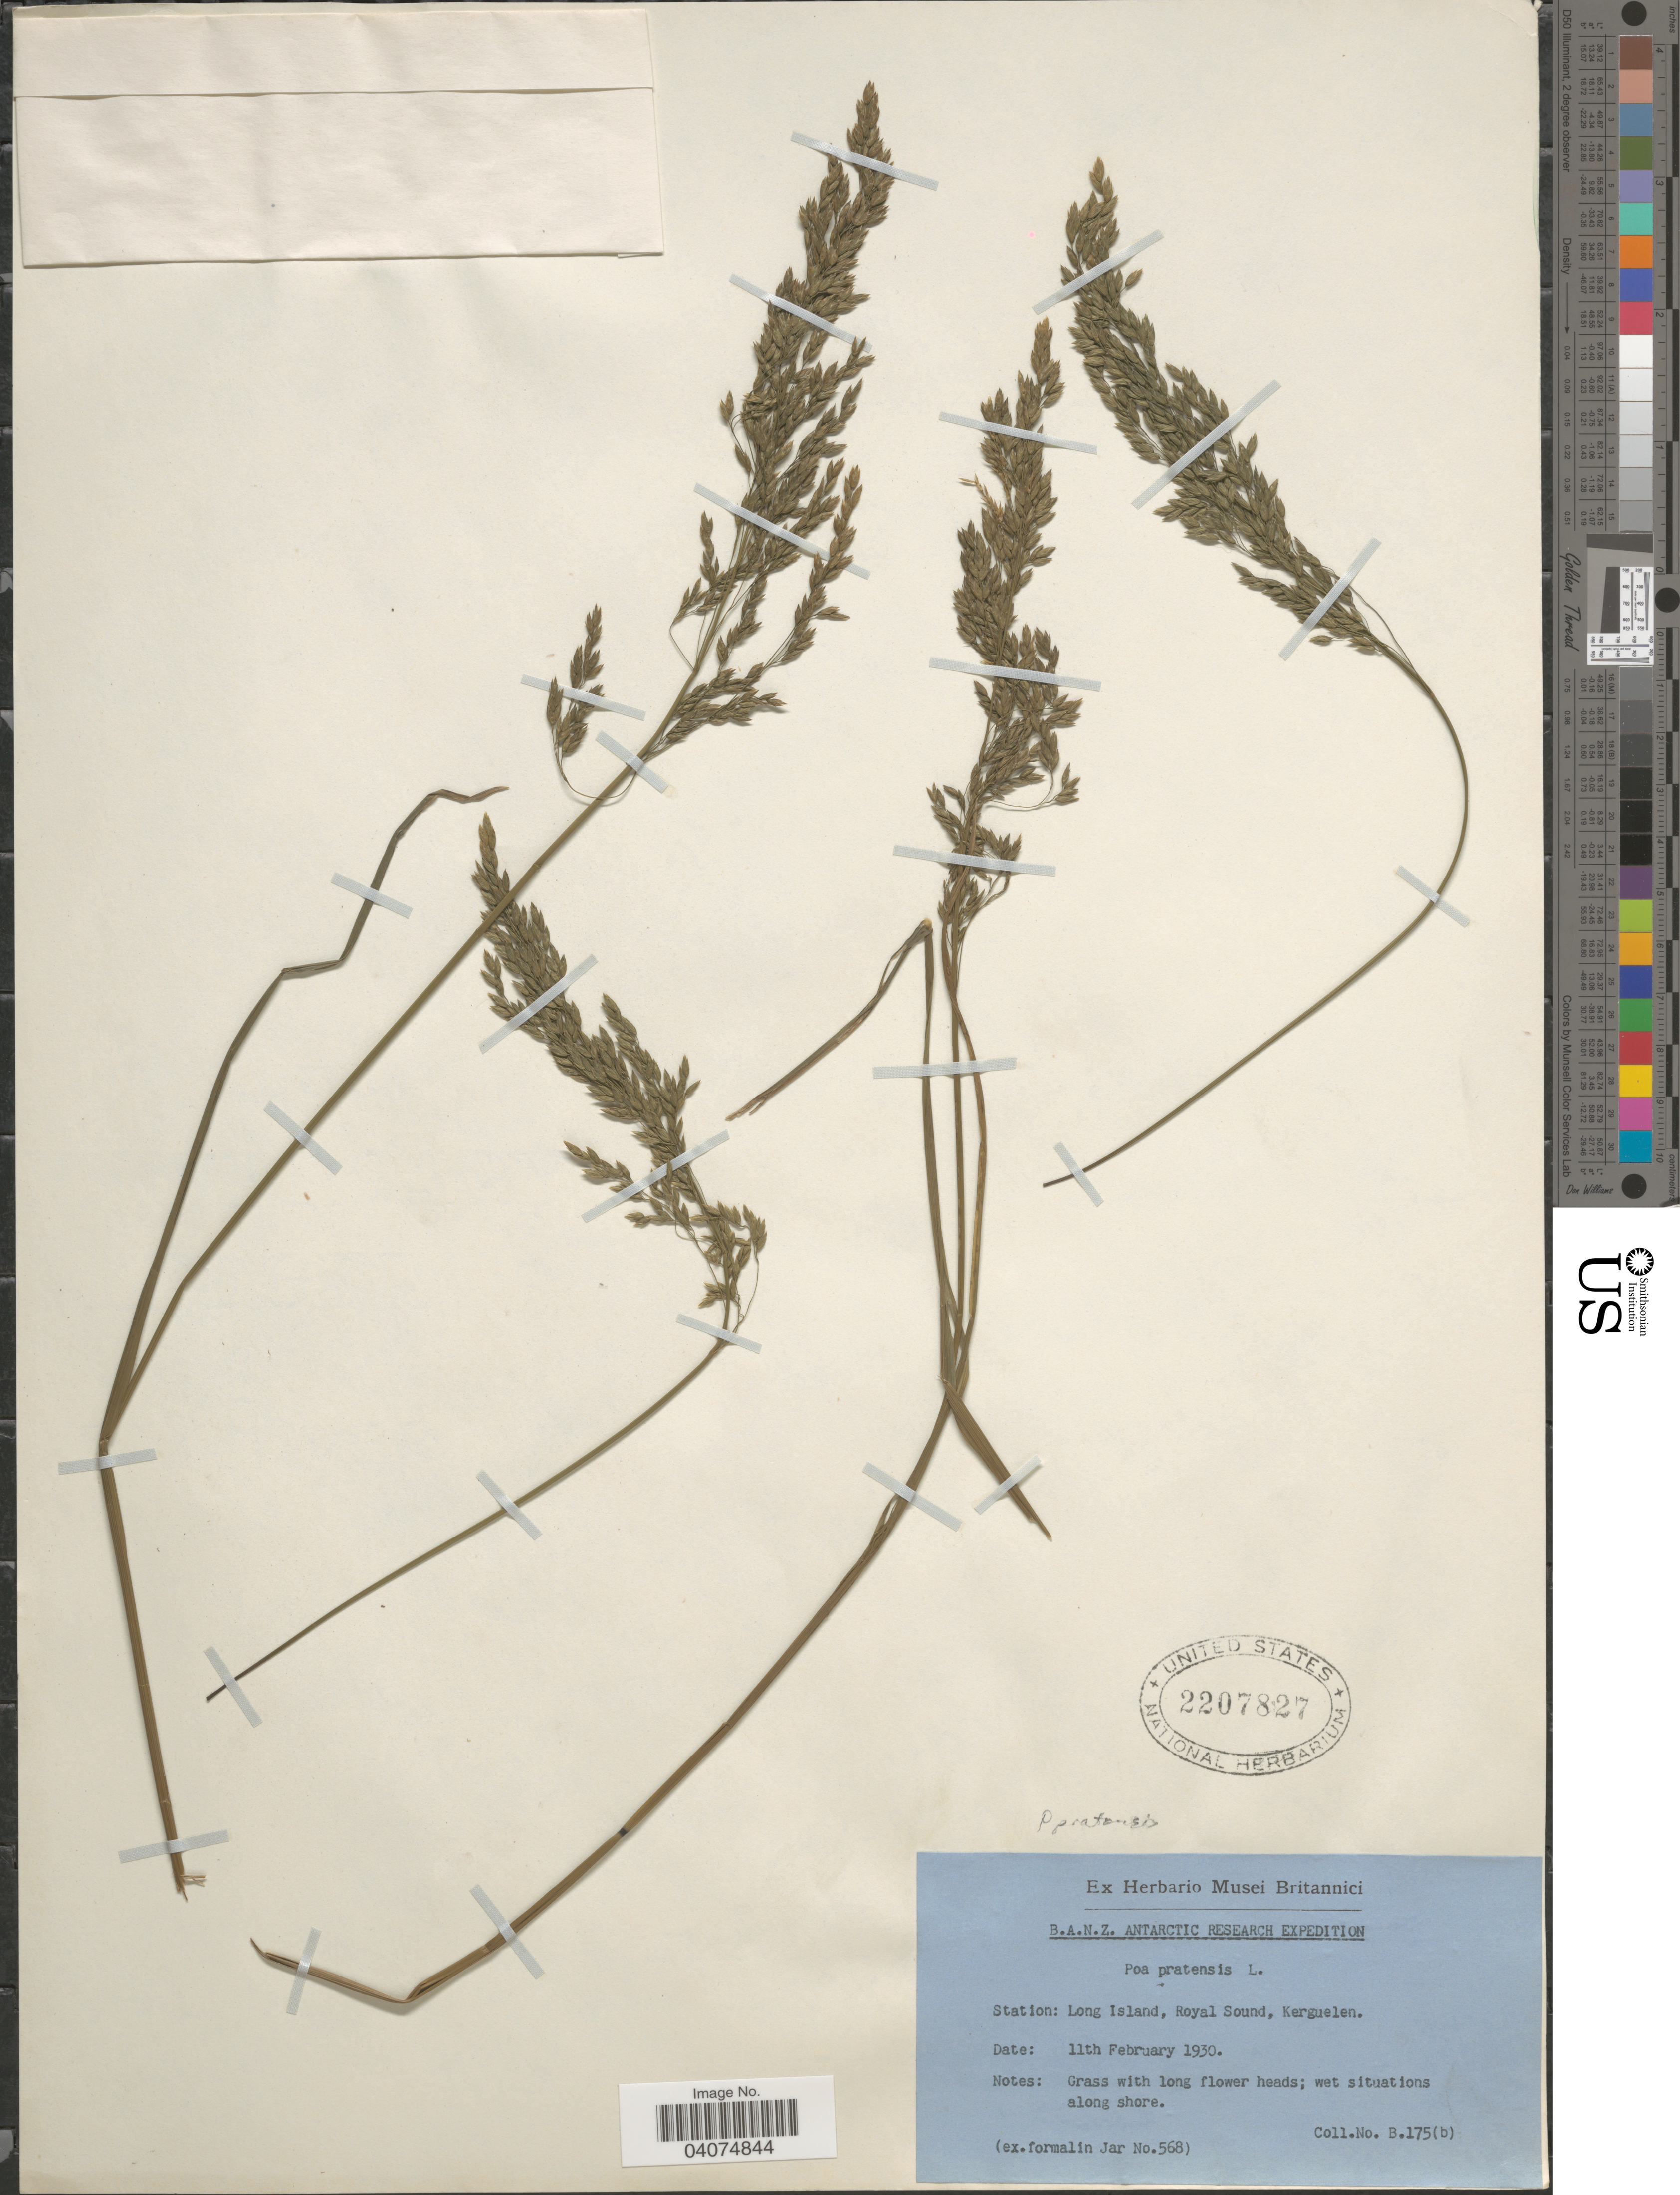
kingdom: Plantae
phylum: Tracheophyta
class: Liliopsida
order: Poales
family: Poaceae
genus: Poa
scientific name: Poa pratensis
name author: L.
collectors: ex herb. Musei Britannici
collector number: B.175(b)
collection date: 1930-02-11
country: French Southern Territories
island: Kerguelen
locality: B.A.N.Z. Antarctic Research Expedition. Station: Long Island, Royal Sound, Kerguelen.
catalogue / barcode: US 2207827